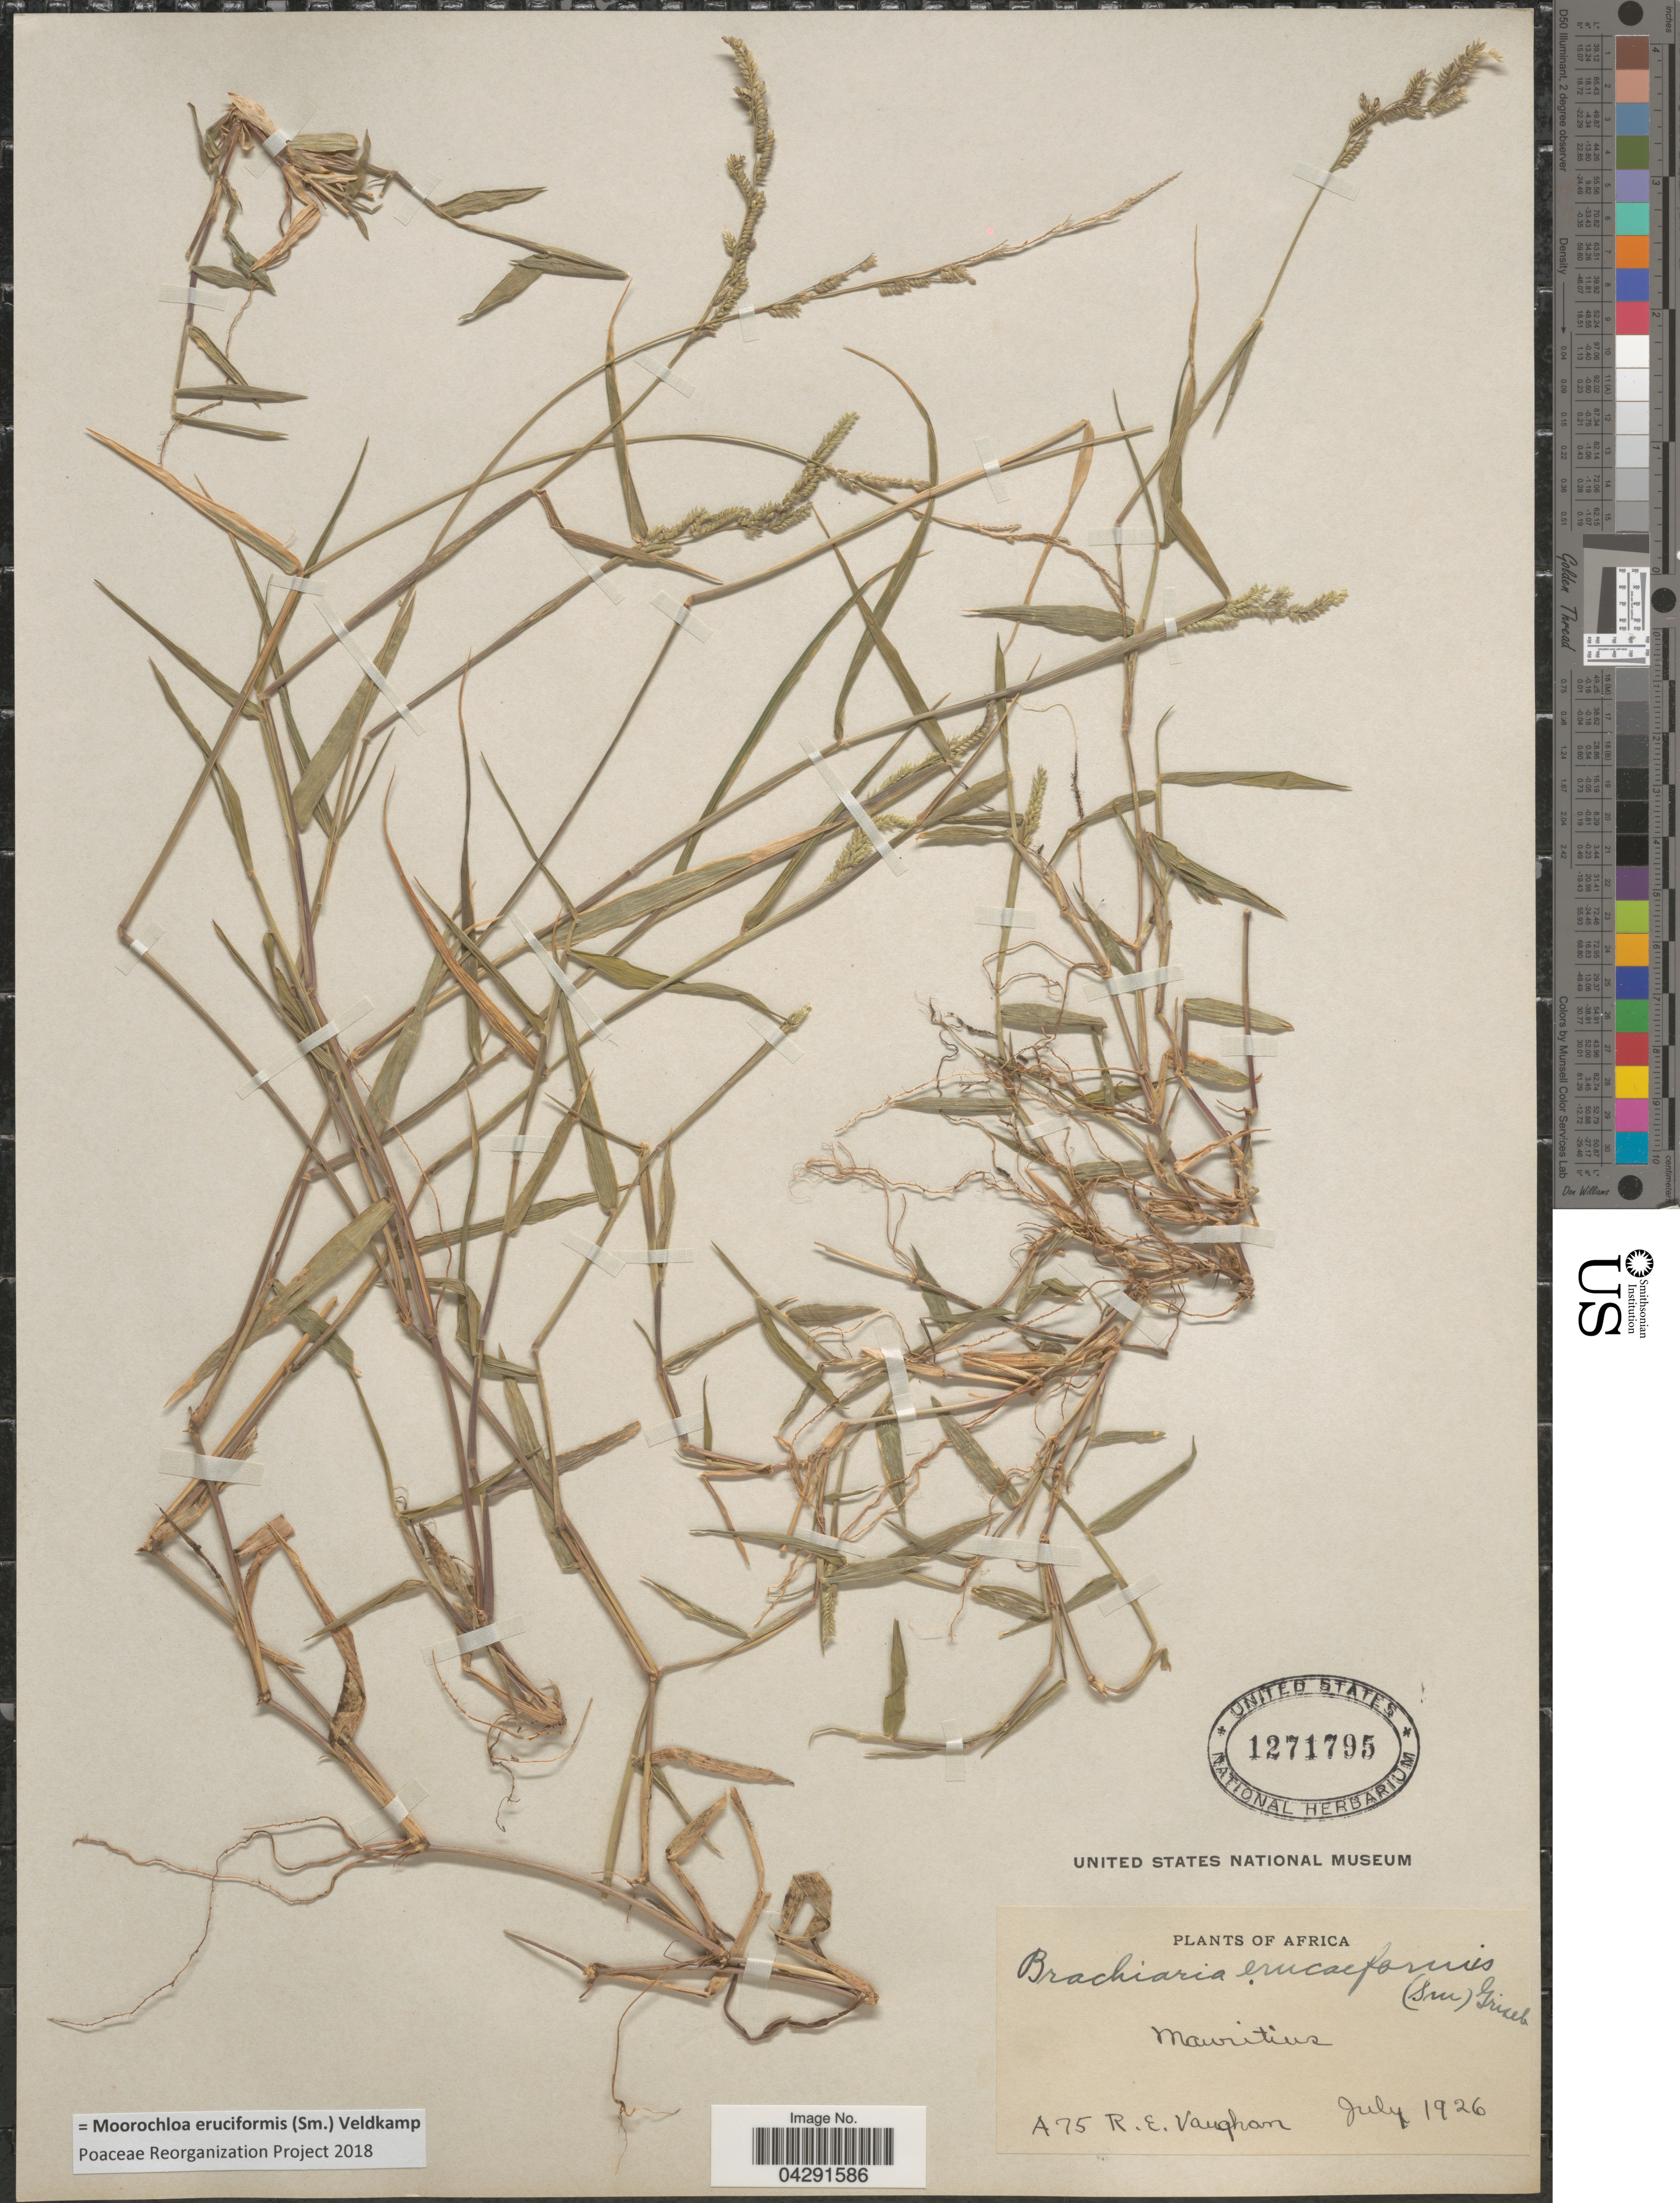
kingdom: Plantae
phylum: Tracheophyta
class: Liliopsida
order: Poales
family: Poaceae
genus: Moorochloa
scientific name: Moorochloa eruciformis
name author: (Sm.) Veldkamp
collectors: R. Vaughan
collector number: A75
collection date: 1926-07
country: Mauritius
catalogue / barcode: US 1271795